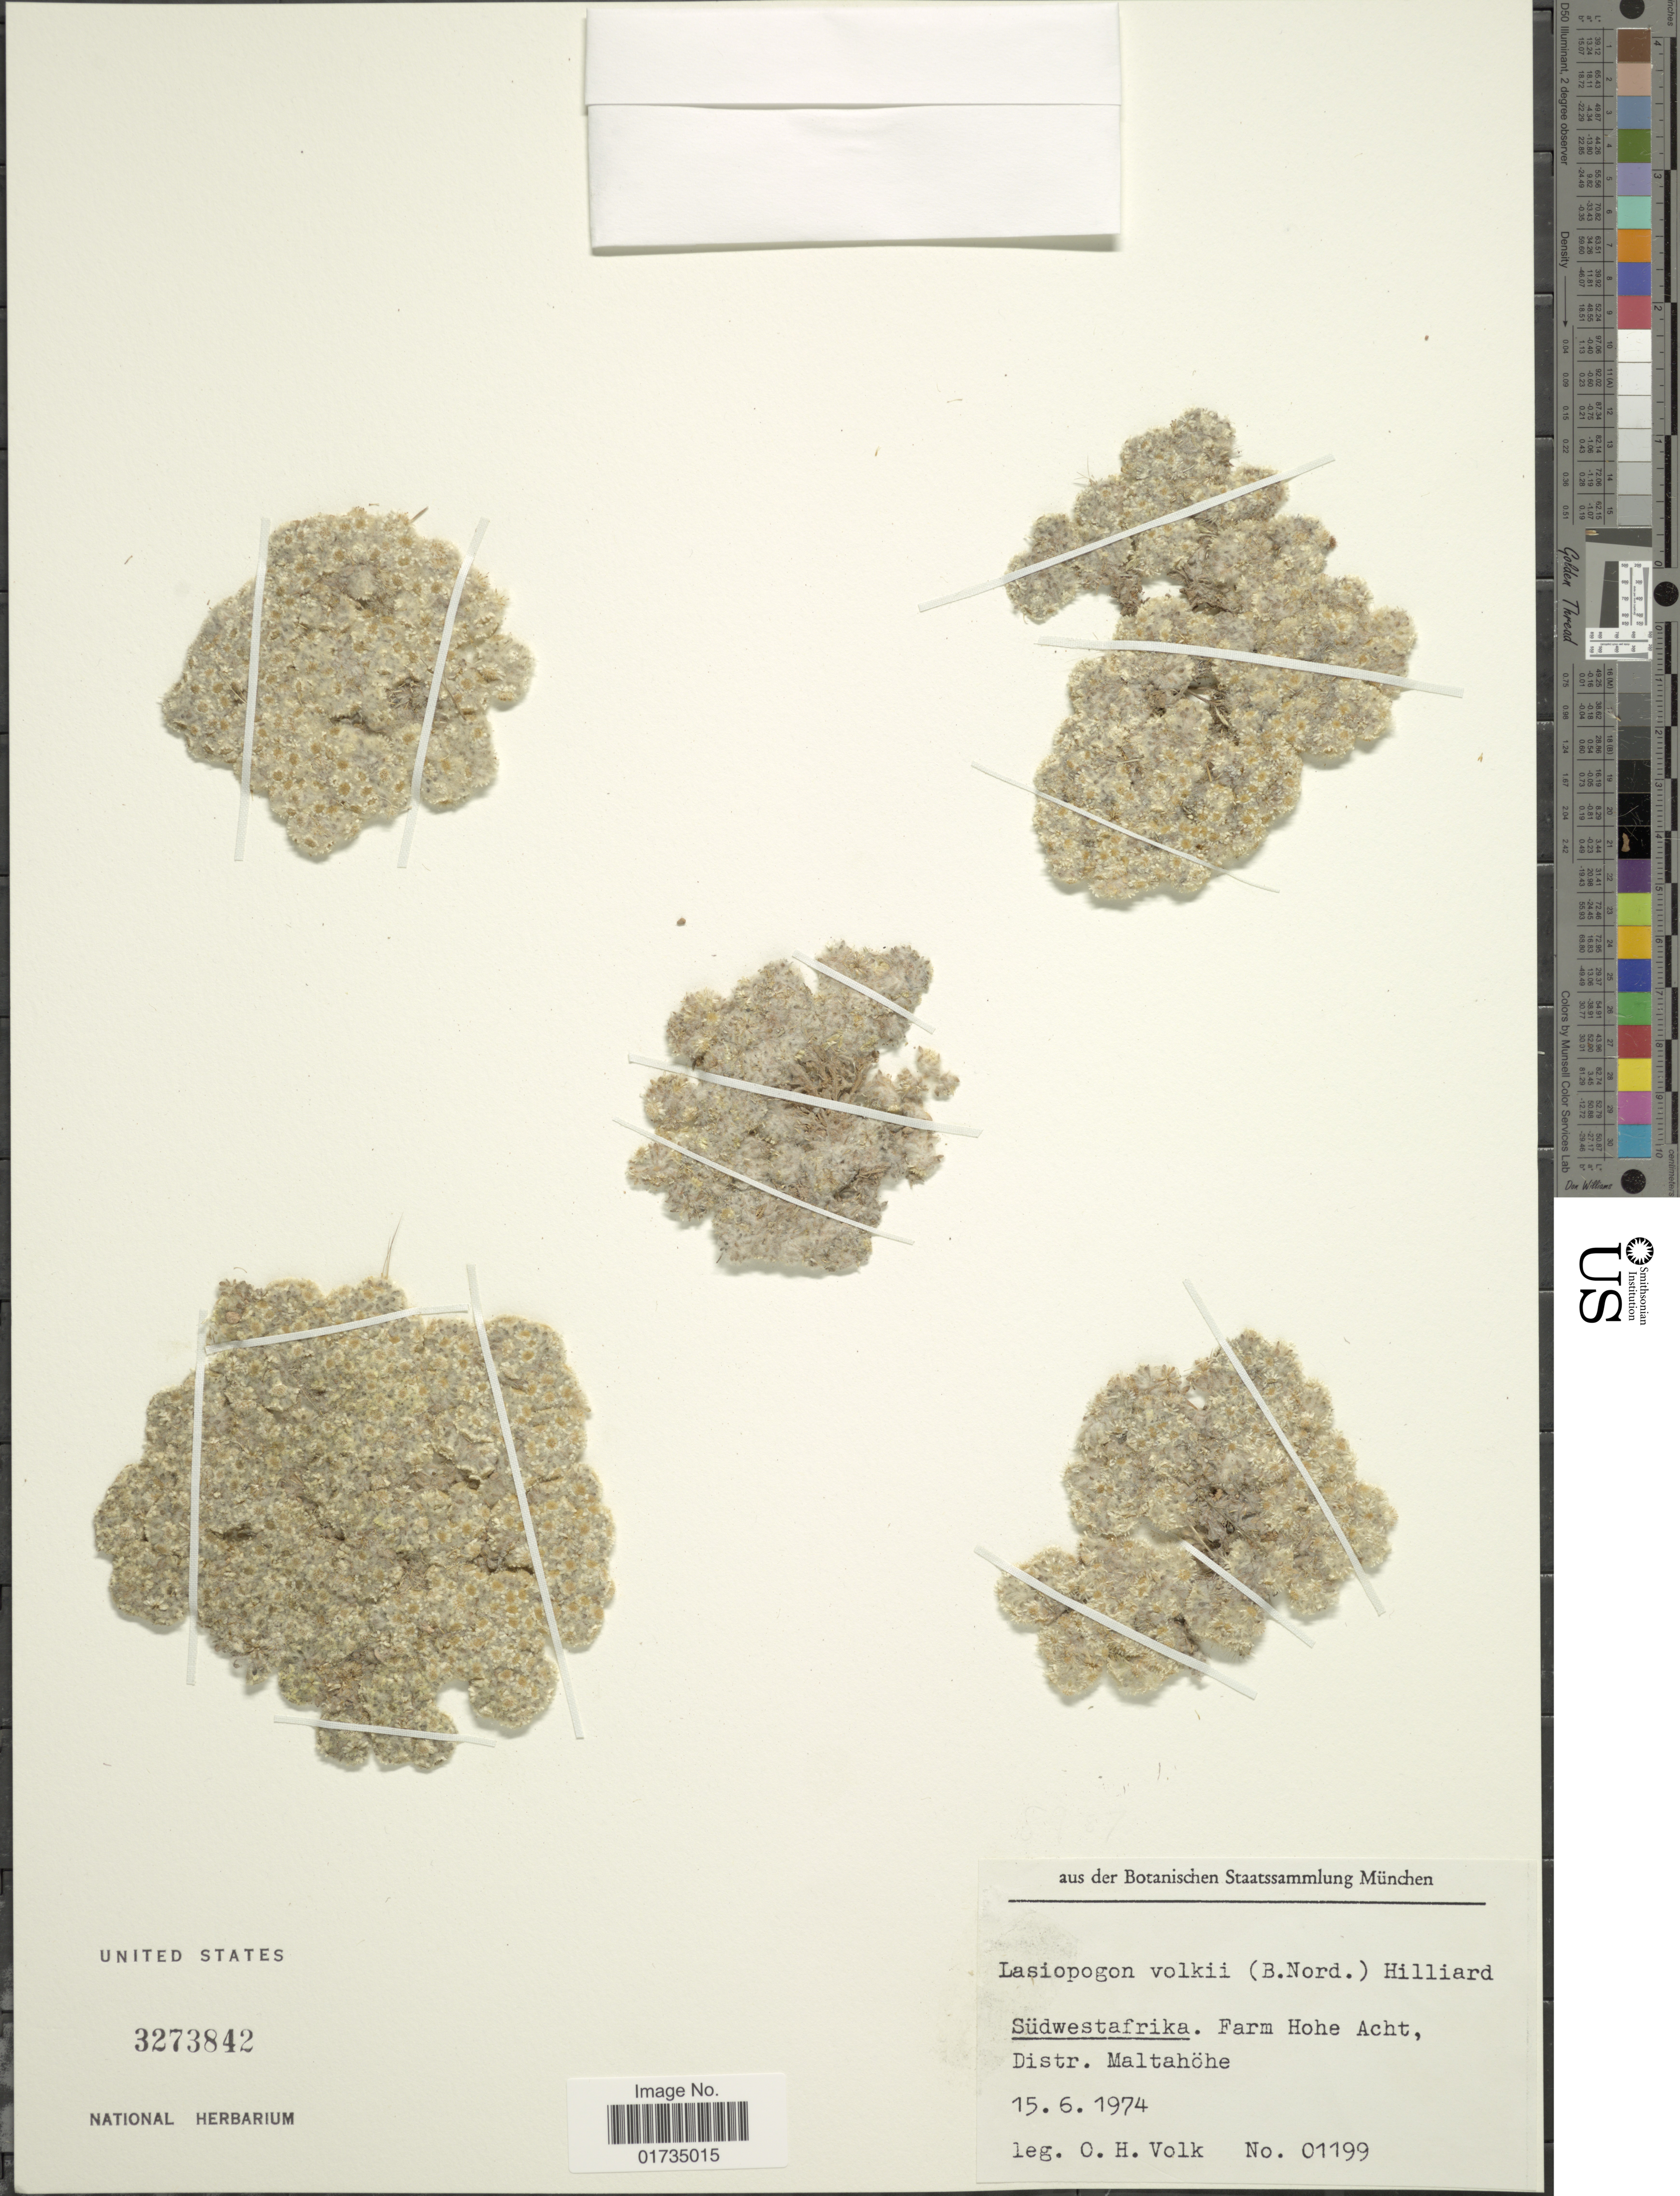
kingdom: Plantae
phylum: Tracheophyta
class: Magnoliopsida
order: Asterales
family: Asteraceae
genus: Lasiopogon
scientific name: Lasiopogon volkii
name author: (B. Nord.) Hilliard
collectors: O. Volk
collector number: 01199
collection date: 1974-06-15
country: Namibia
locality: Sudwestafrika. Farm Hohe Acht, Distr. Maltahohe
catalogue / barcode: US 3273842